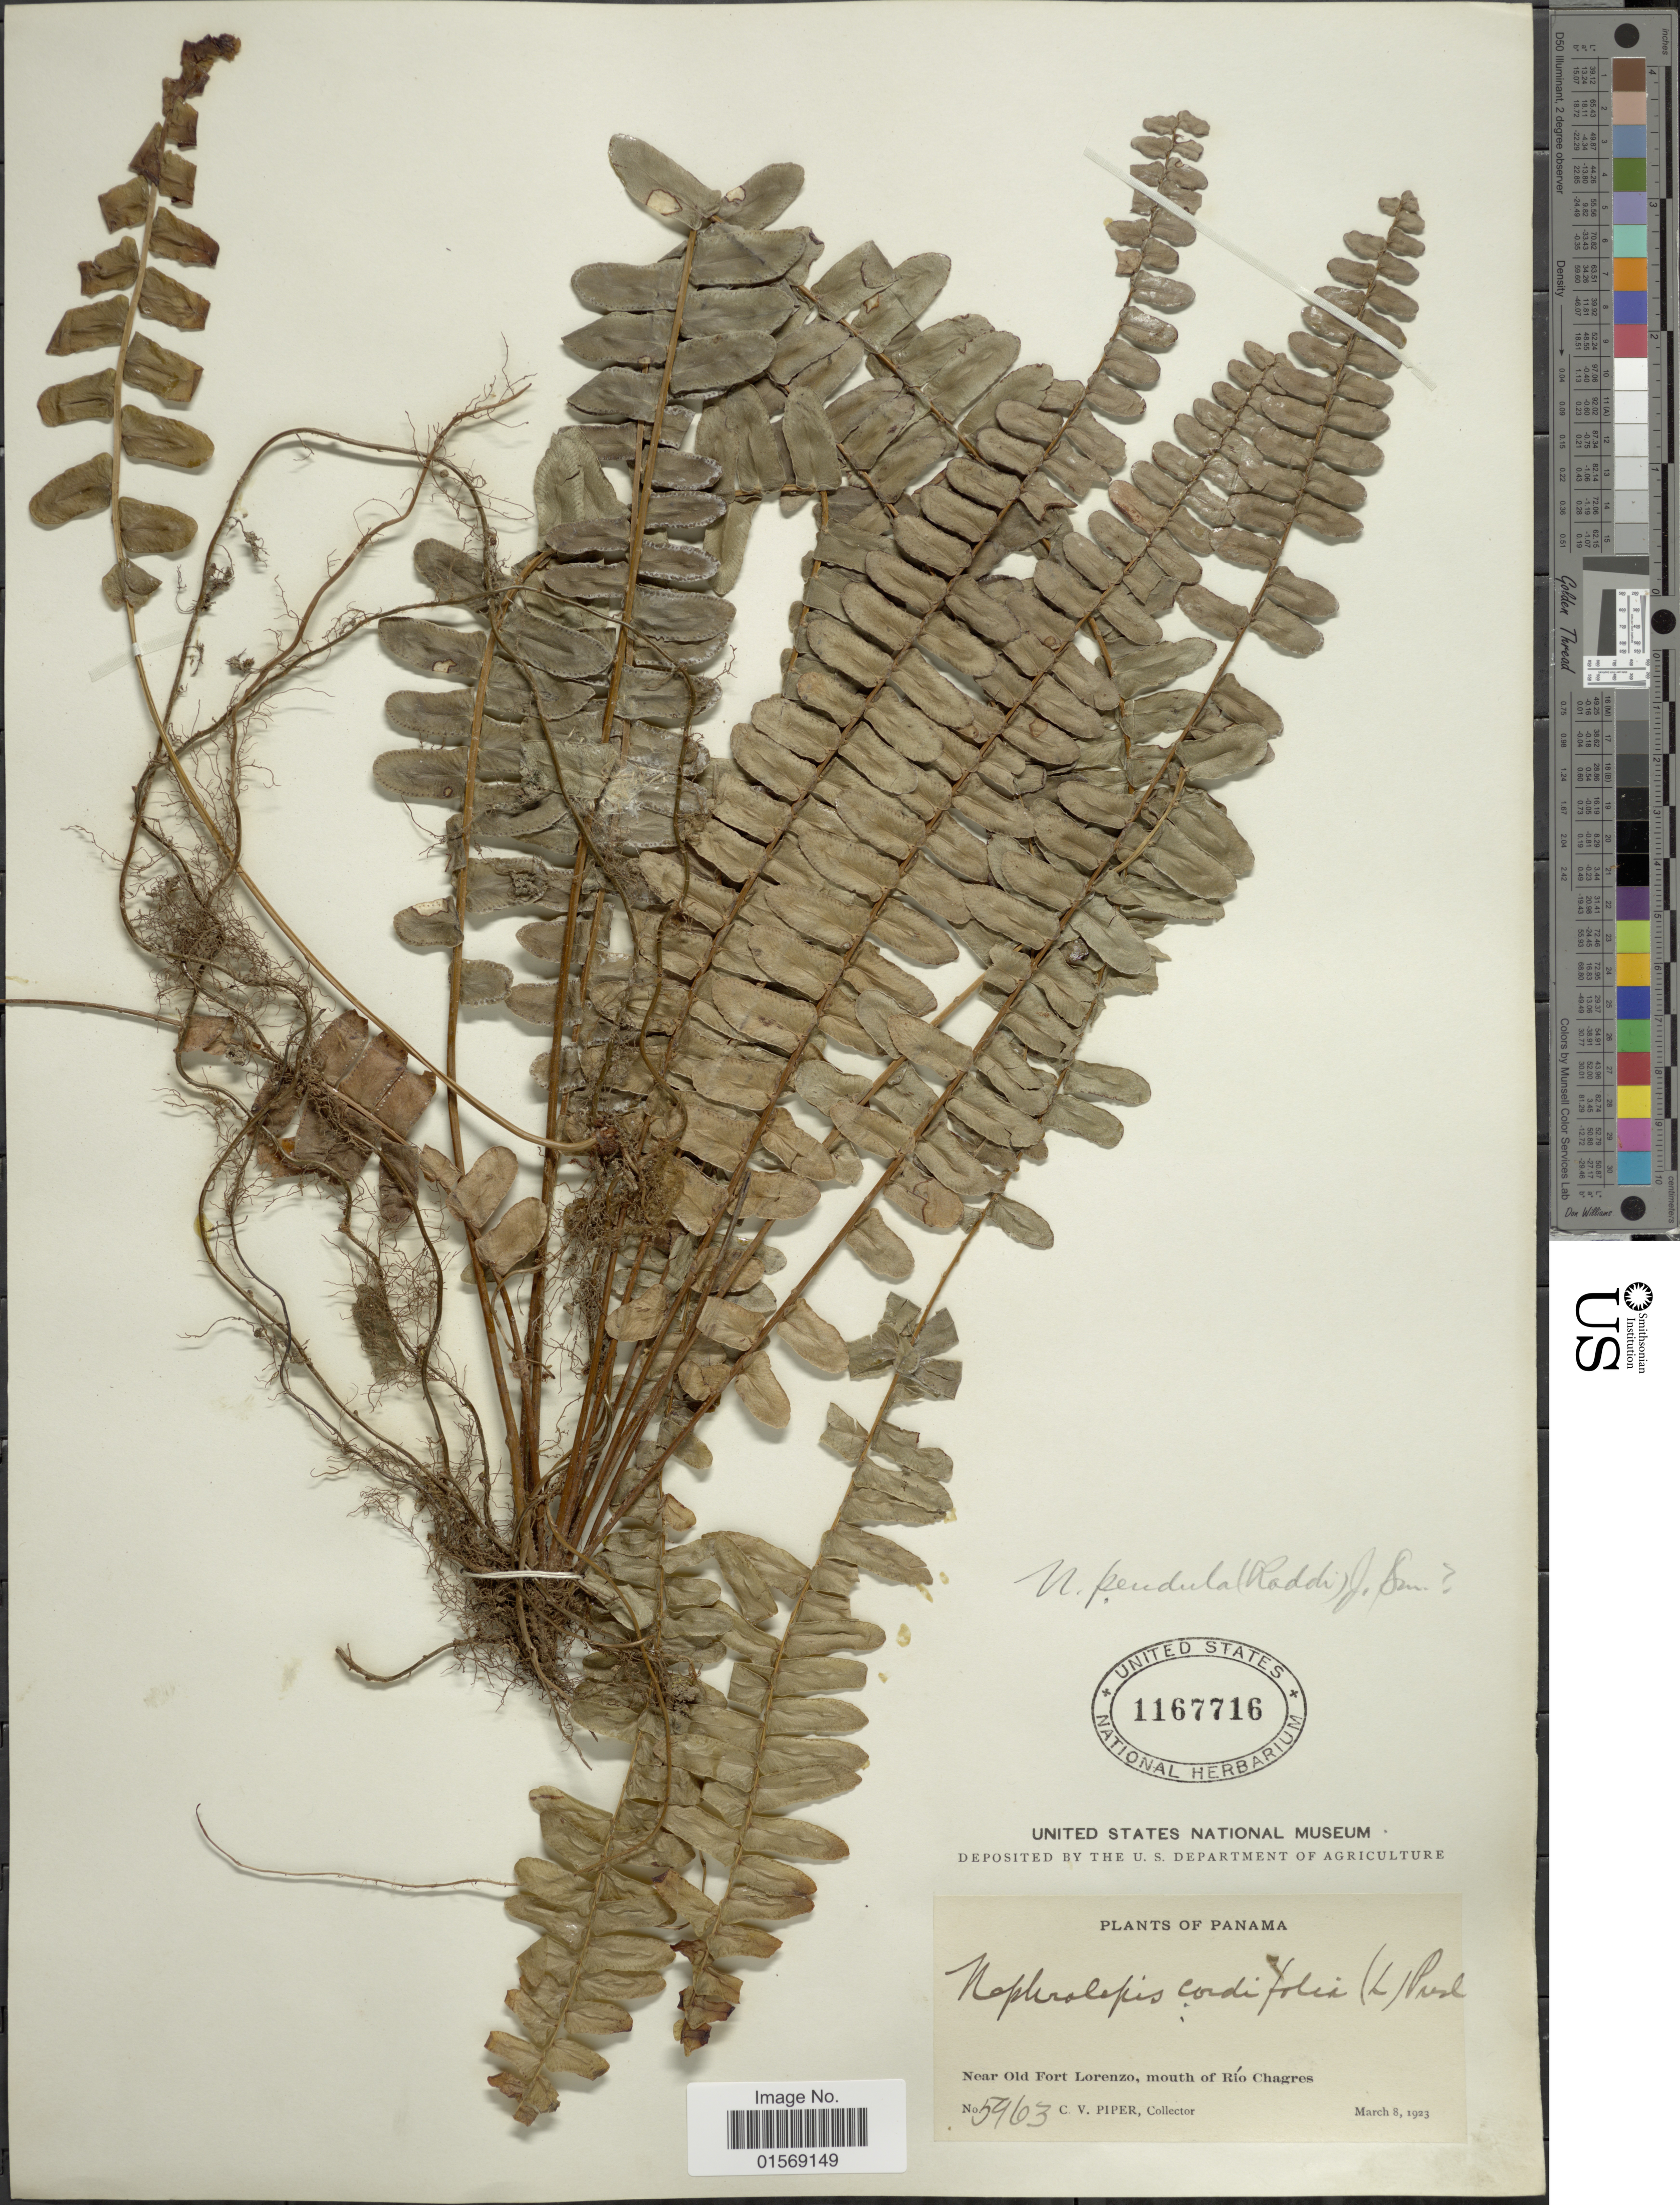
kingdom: Plantae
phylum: Tracheophyta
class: Polypodiopsida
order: Polypodiales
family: Nephrolepidaceae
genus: Nephrolepis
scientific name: Nephrolepis pendula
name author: (Raddi) J. Sm.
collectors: C. V. Piper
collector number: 5963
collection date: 1923-03-08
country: Panama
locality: Panama, Near old Fort Lorenzo, mouth of Rio Chagres.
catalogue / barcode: US 1167716